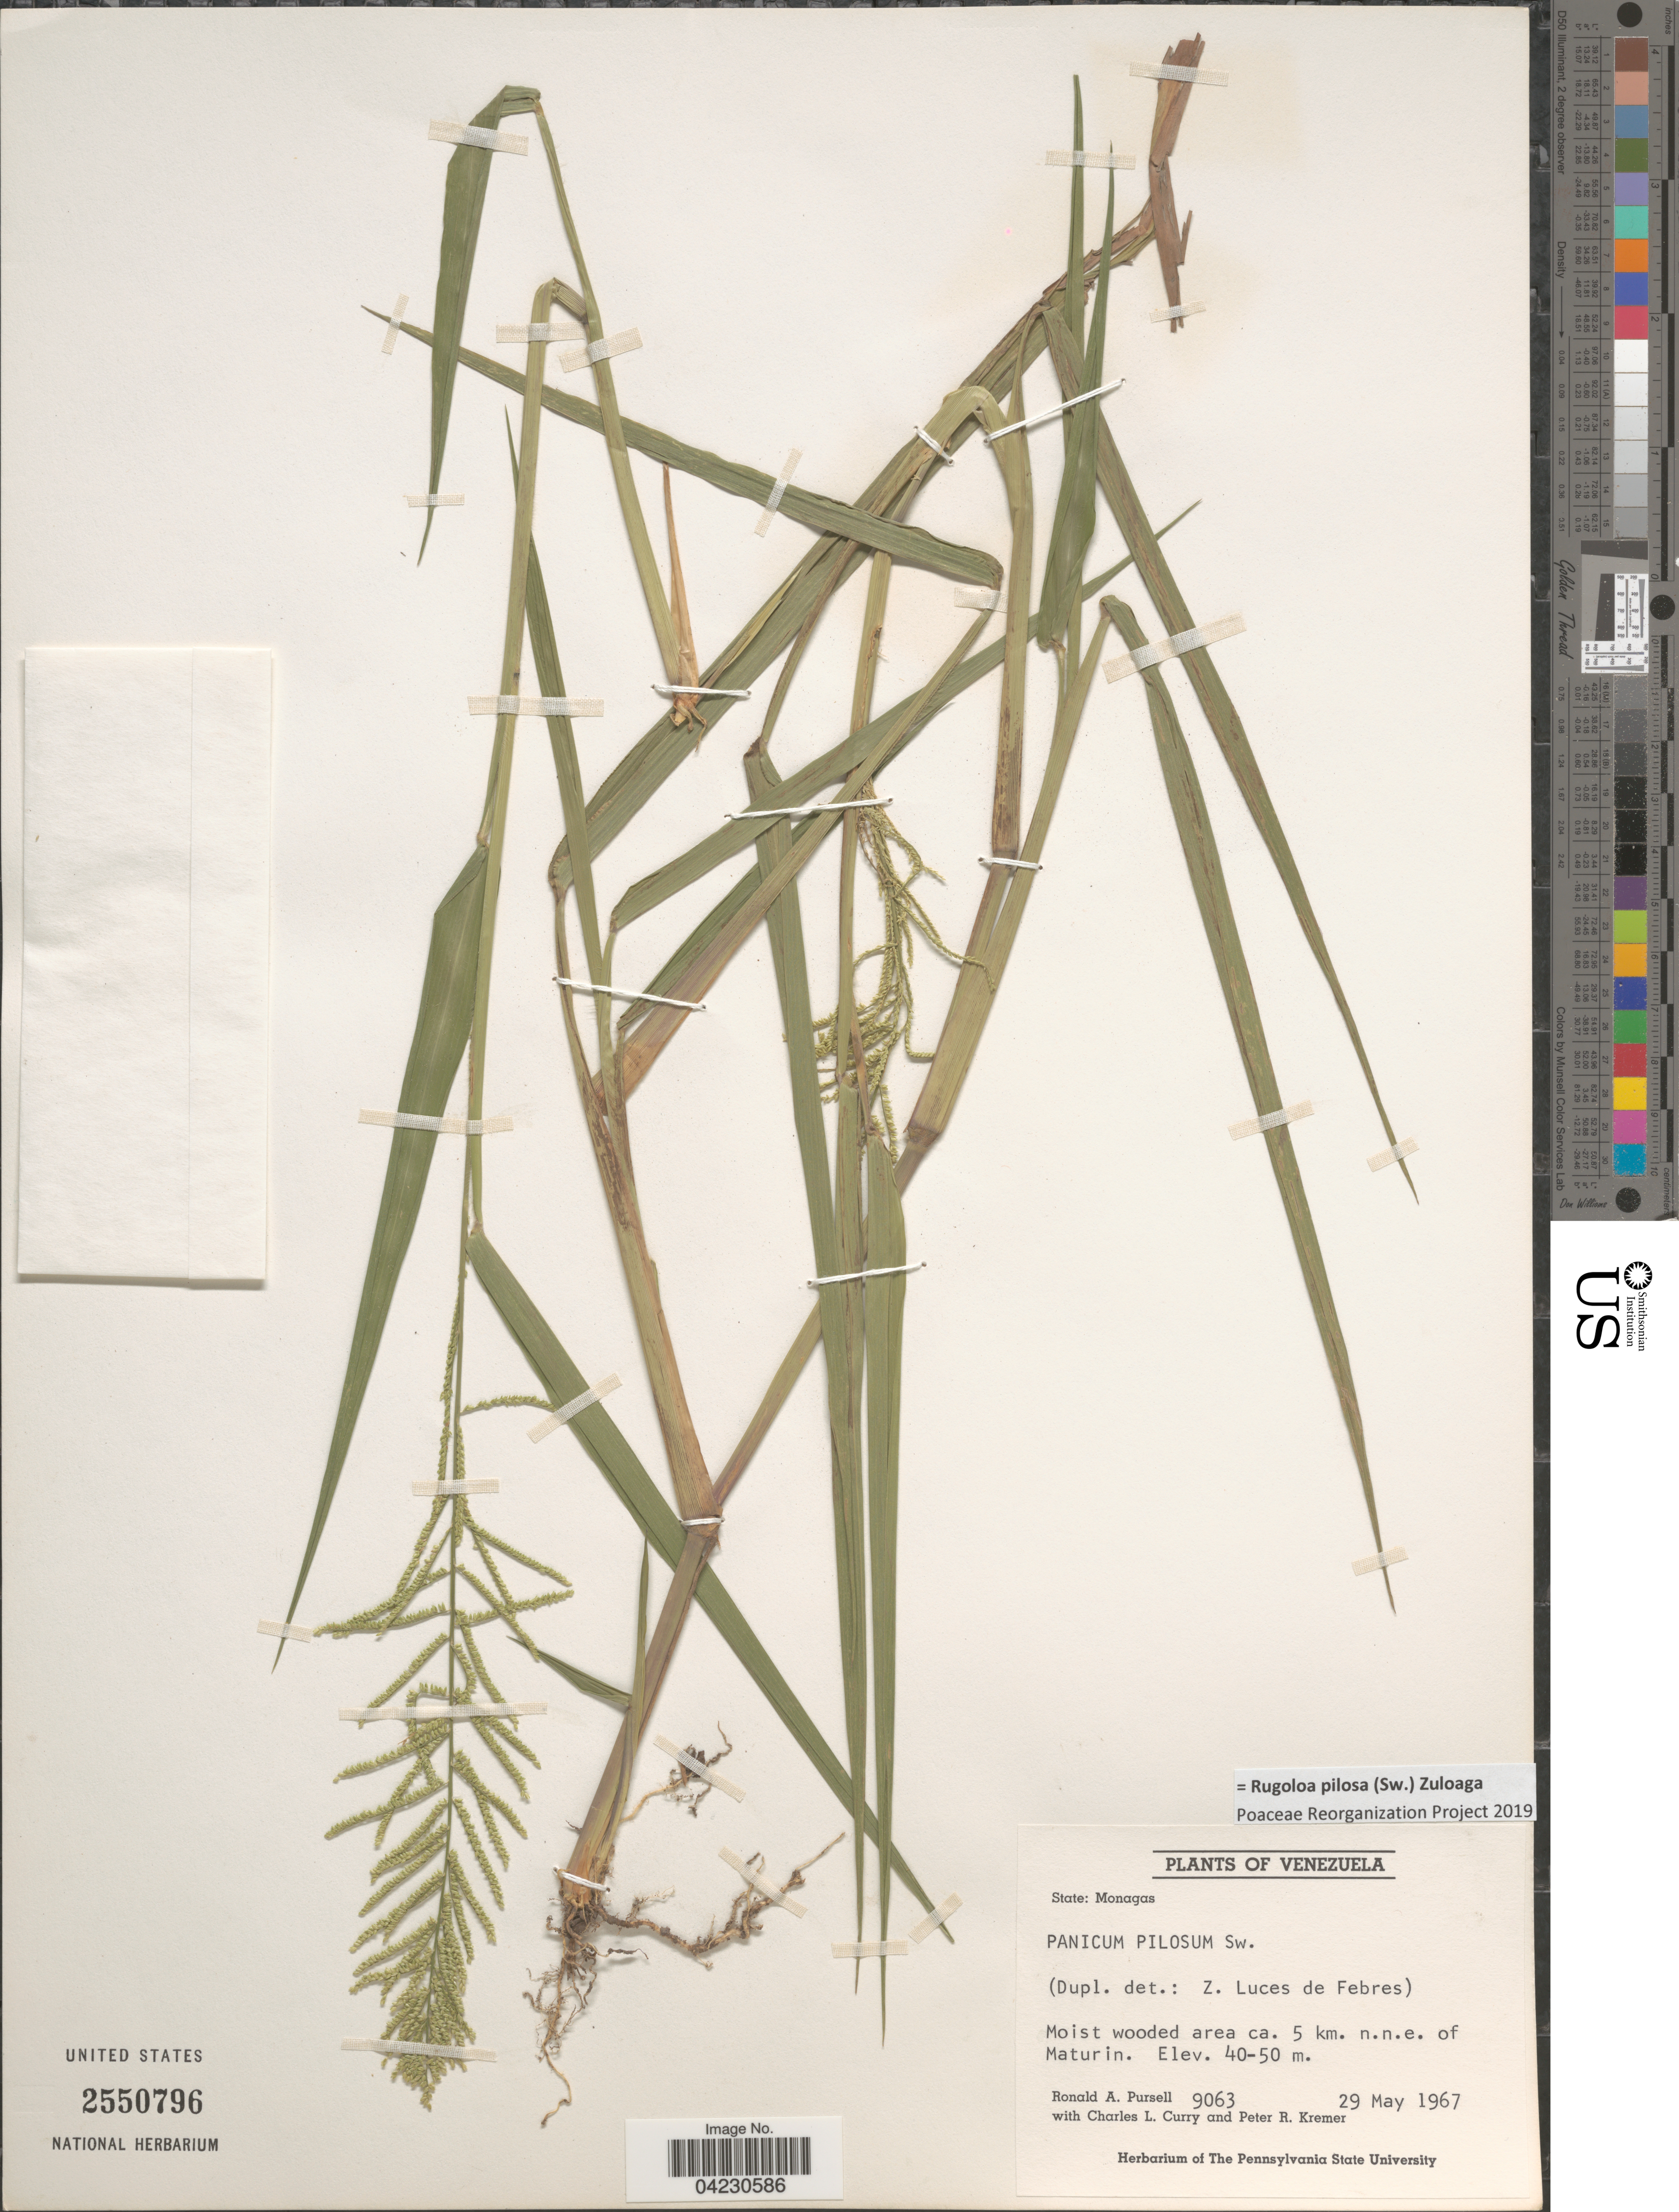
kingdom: Plantae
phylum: Tracheophyta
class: Liliopsida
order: Poales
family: Poaceae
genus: Rugoloa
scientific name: Rugoloa pilosa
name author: (Sw.) Zuloaga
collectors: R. A. Pursell, C. L. Curry & P. Kremer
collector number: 9063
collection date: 1967-05-29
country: Venezuela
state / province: Monagas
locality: Moist wooded area ca. 5 km. n.n.e. of Maturin.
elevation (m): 40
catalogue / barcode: US 2550796